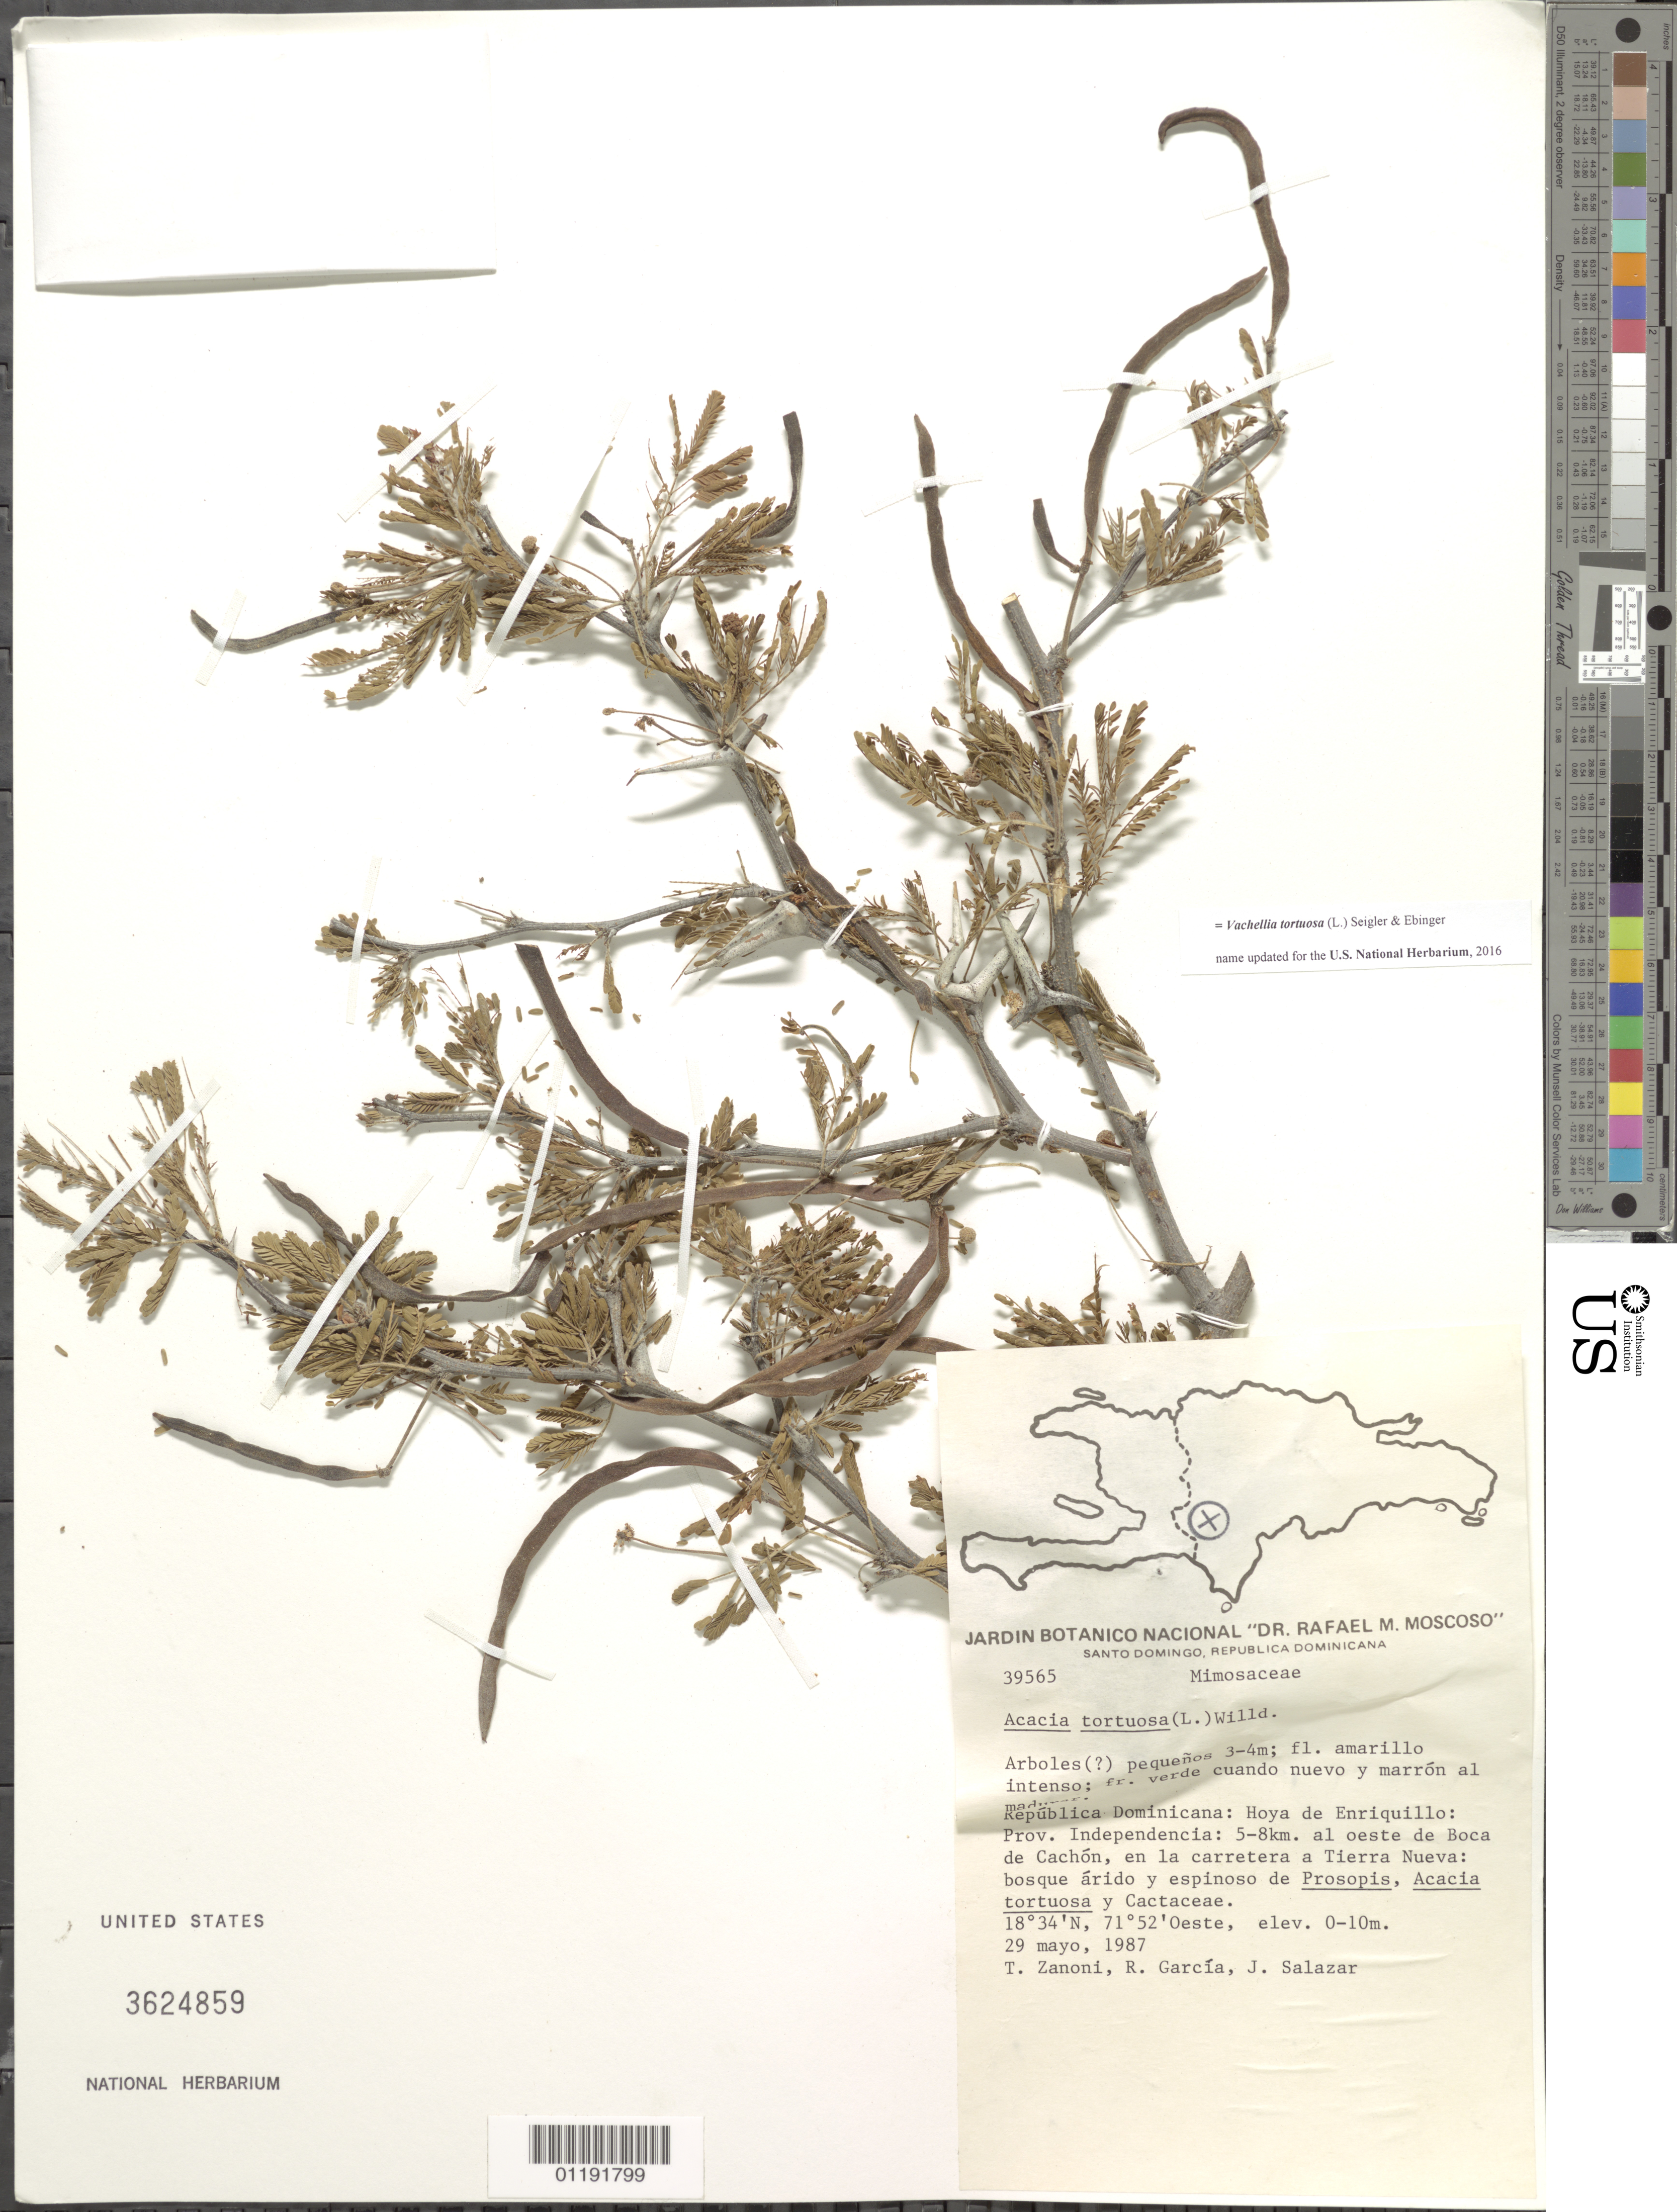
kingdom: Plantae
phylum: Tracheophyta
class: Magnoliopsida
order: Fabales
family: Fabaceae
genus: Vachellia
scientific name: Vachellia tortuosa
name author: (L.) Seigler & Ebinger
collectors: T. A. Zanoni, R. Garcia & J. Salazar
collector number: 39565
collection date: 1987-05-29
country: Dominican Republic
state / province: Independencia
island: Hispaniola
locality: Hoya de Enriquillo, 5-8 km W of Boca de Cachon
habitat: Roadside, arid and thorny forest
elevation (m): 0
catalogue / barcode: US 3624859